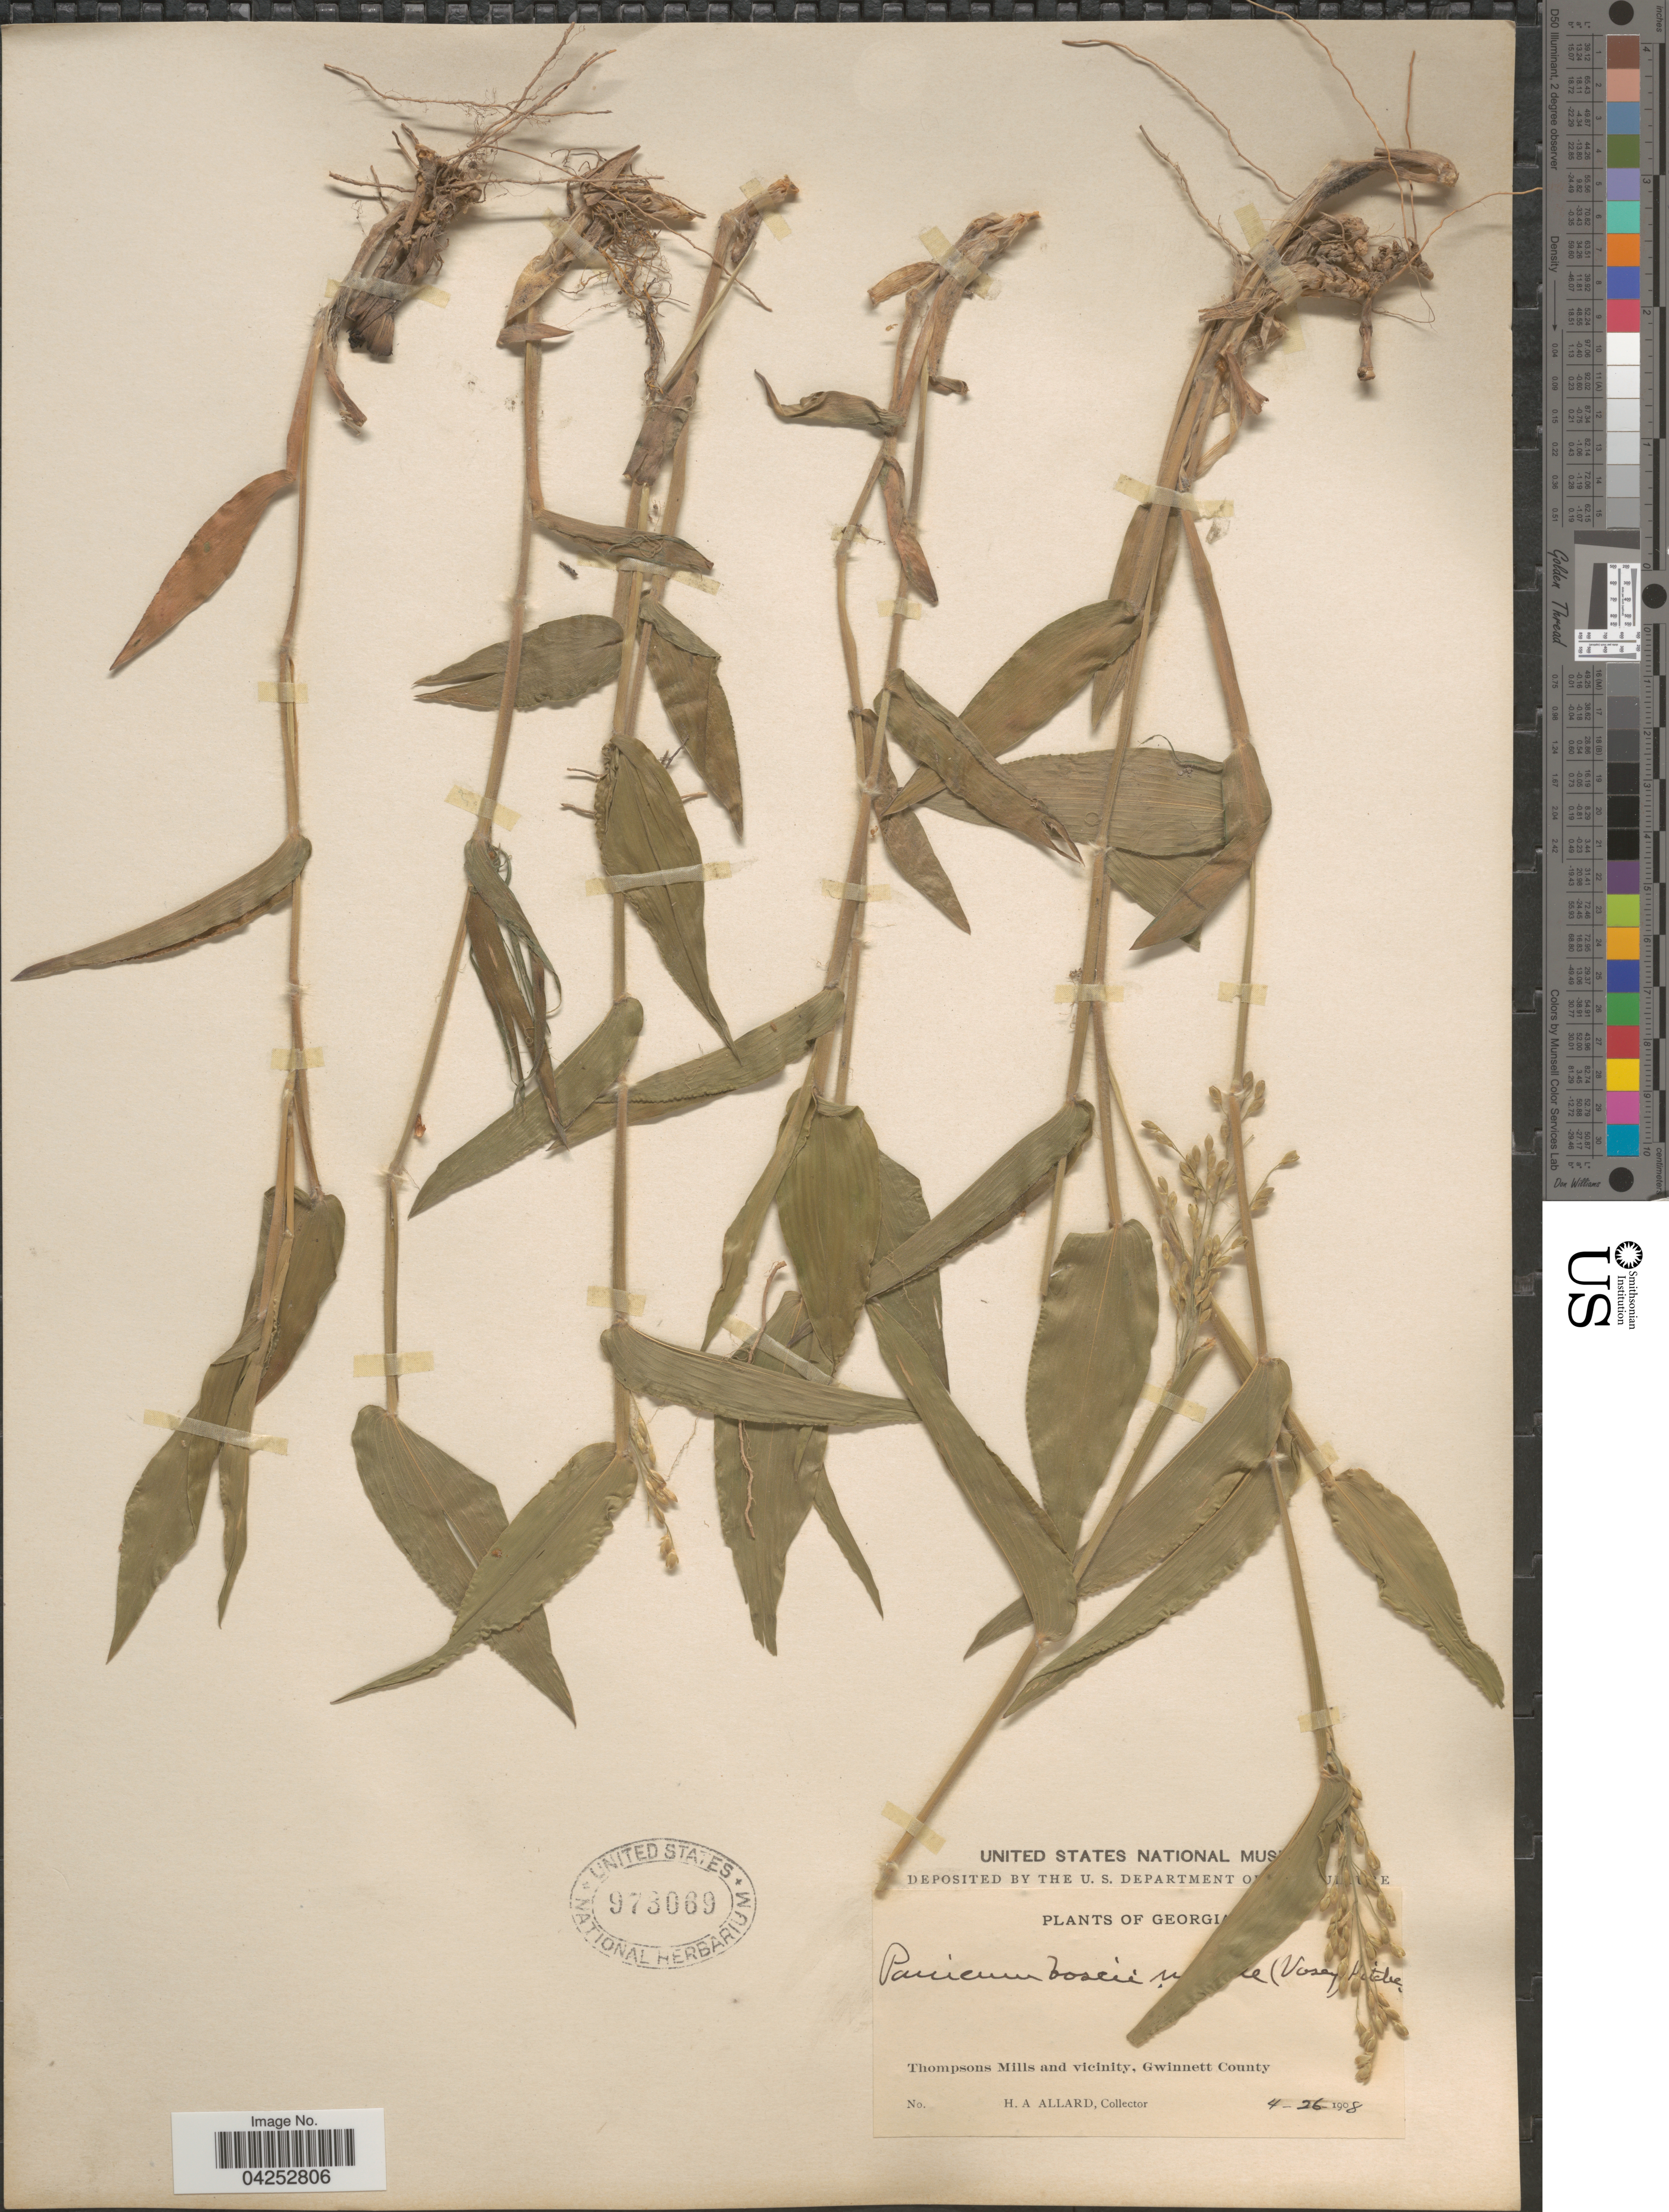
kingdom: Plantae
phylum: Tracheophyta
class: Liliopsida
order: Poales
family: Poaceae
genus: Dichanthelium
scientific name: Dichanthelium boscii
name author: (Poir.) Gould & C.A. Clark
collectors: H. A. Allard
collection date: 1908-04-26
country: United States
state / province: Georgia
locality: Thompsons Mills and vicinity, Gwinnett County.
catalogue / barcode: US 973069